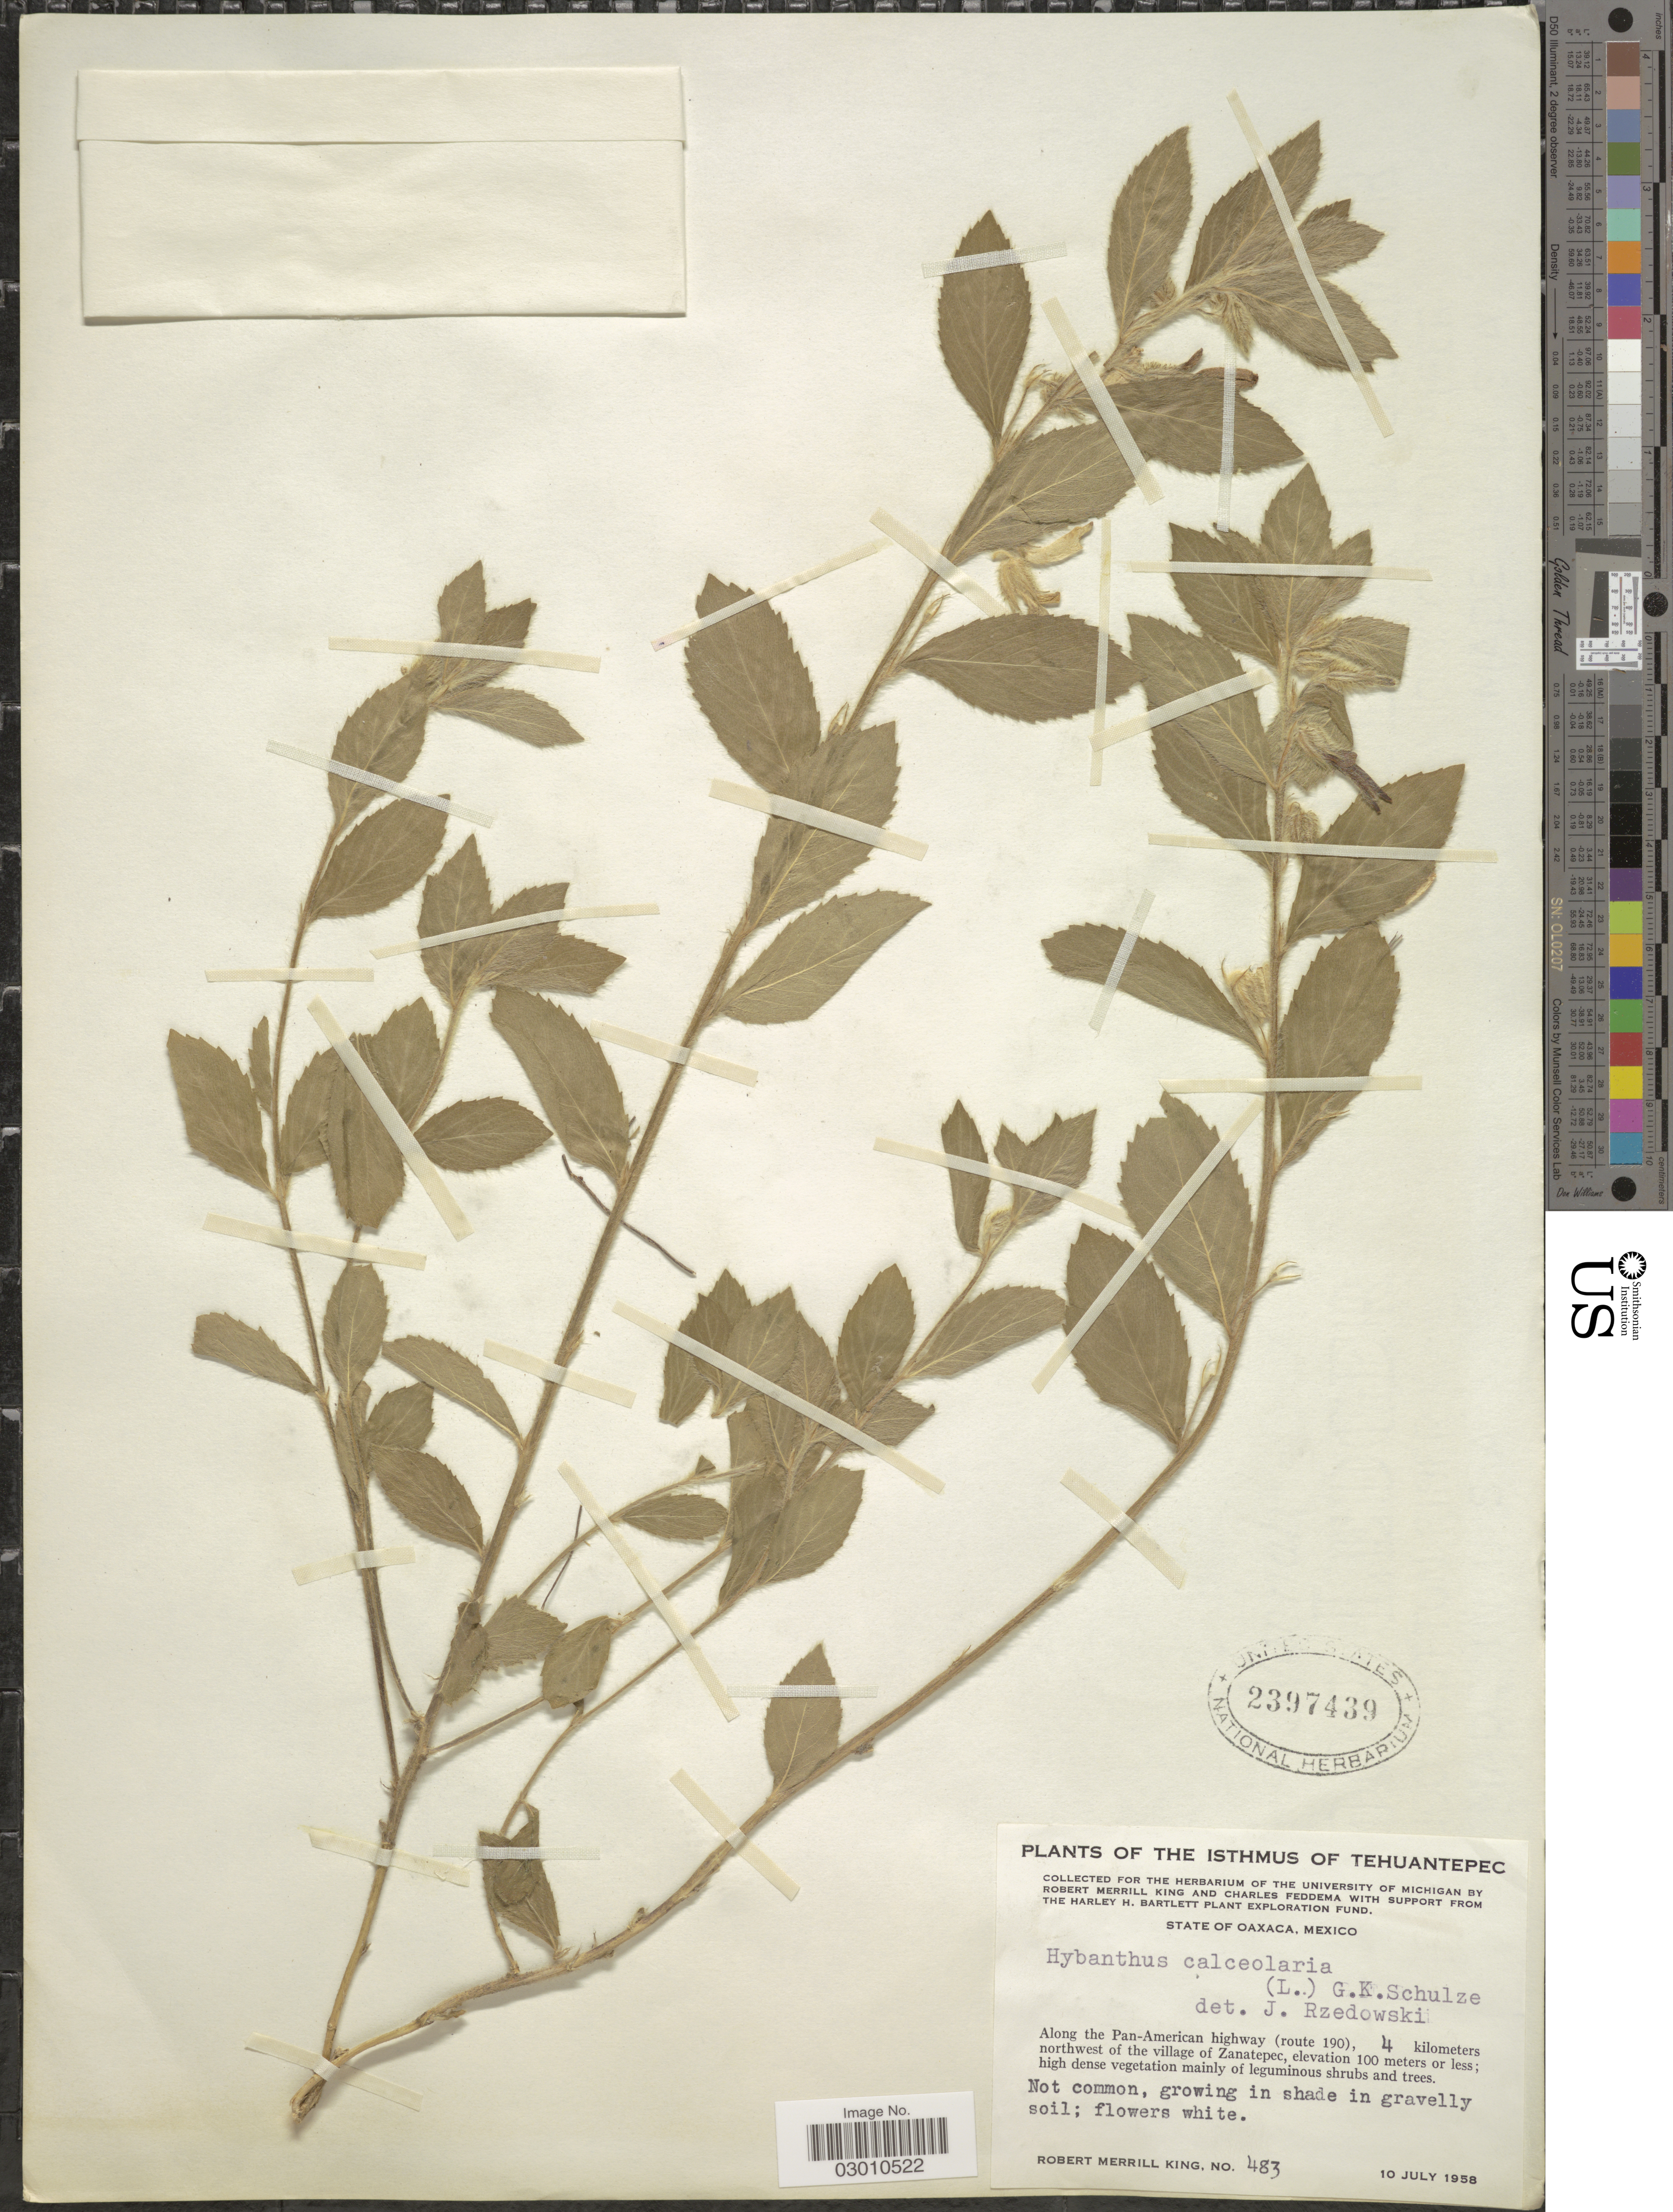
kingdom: Plantae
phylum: Tracheophyta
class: Magnoliopsida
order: Malpighiales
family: Violaceae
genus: Pombalia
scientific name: Pombalia calceolaria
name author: (L.) Paula-Souza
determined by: Strong, Mark T., (BOT), Smithsonian Institution - National Museum of Natural History (UNITED STATES)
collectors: R. M. King & C. Feddema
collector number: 483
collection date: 1958-07-10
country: Mexico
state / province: Oaxaca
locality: Isthmus of Tehuantepec. Along the Pan-American highway (route 190), 4 kilometers northwest of the village of Zanatepec.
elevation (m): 100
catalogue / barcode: US 2397439